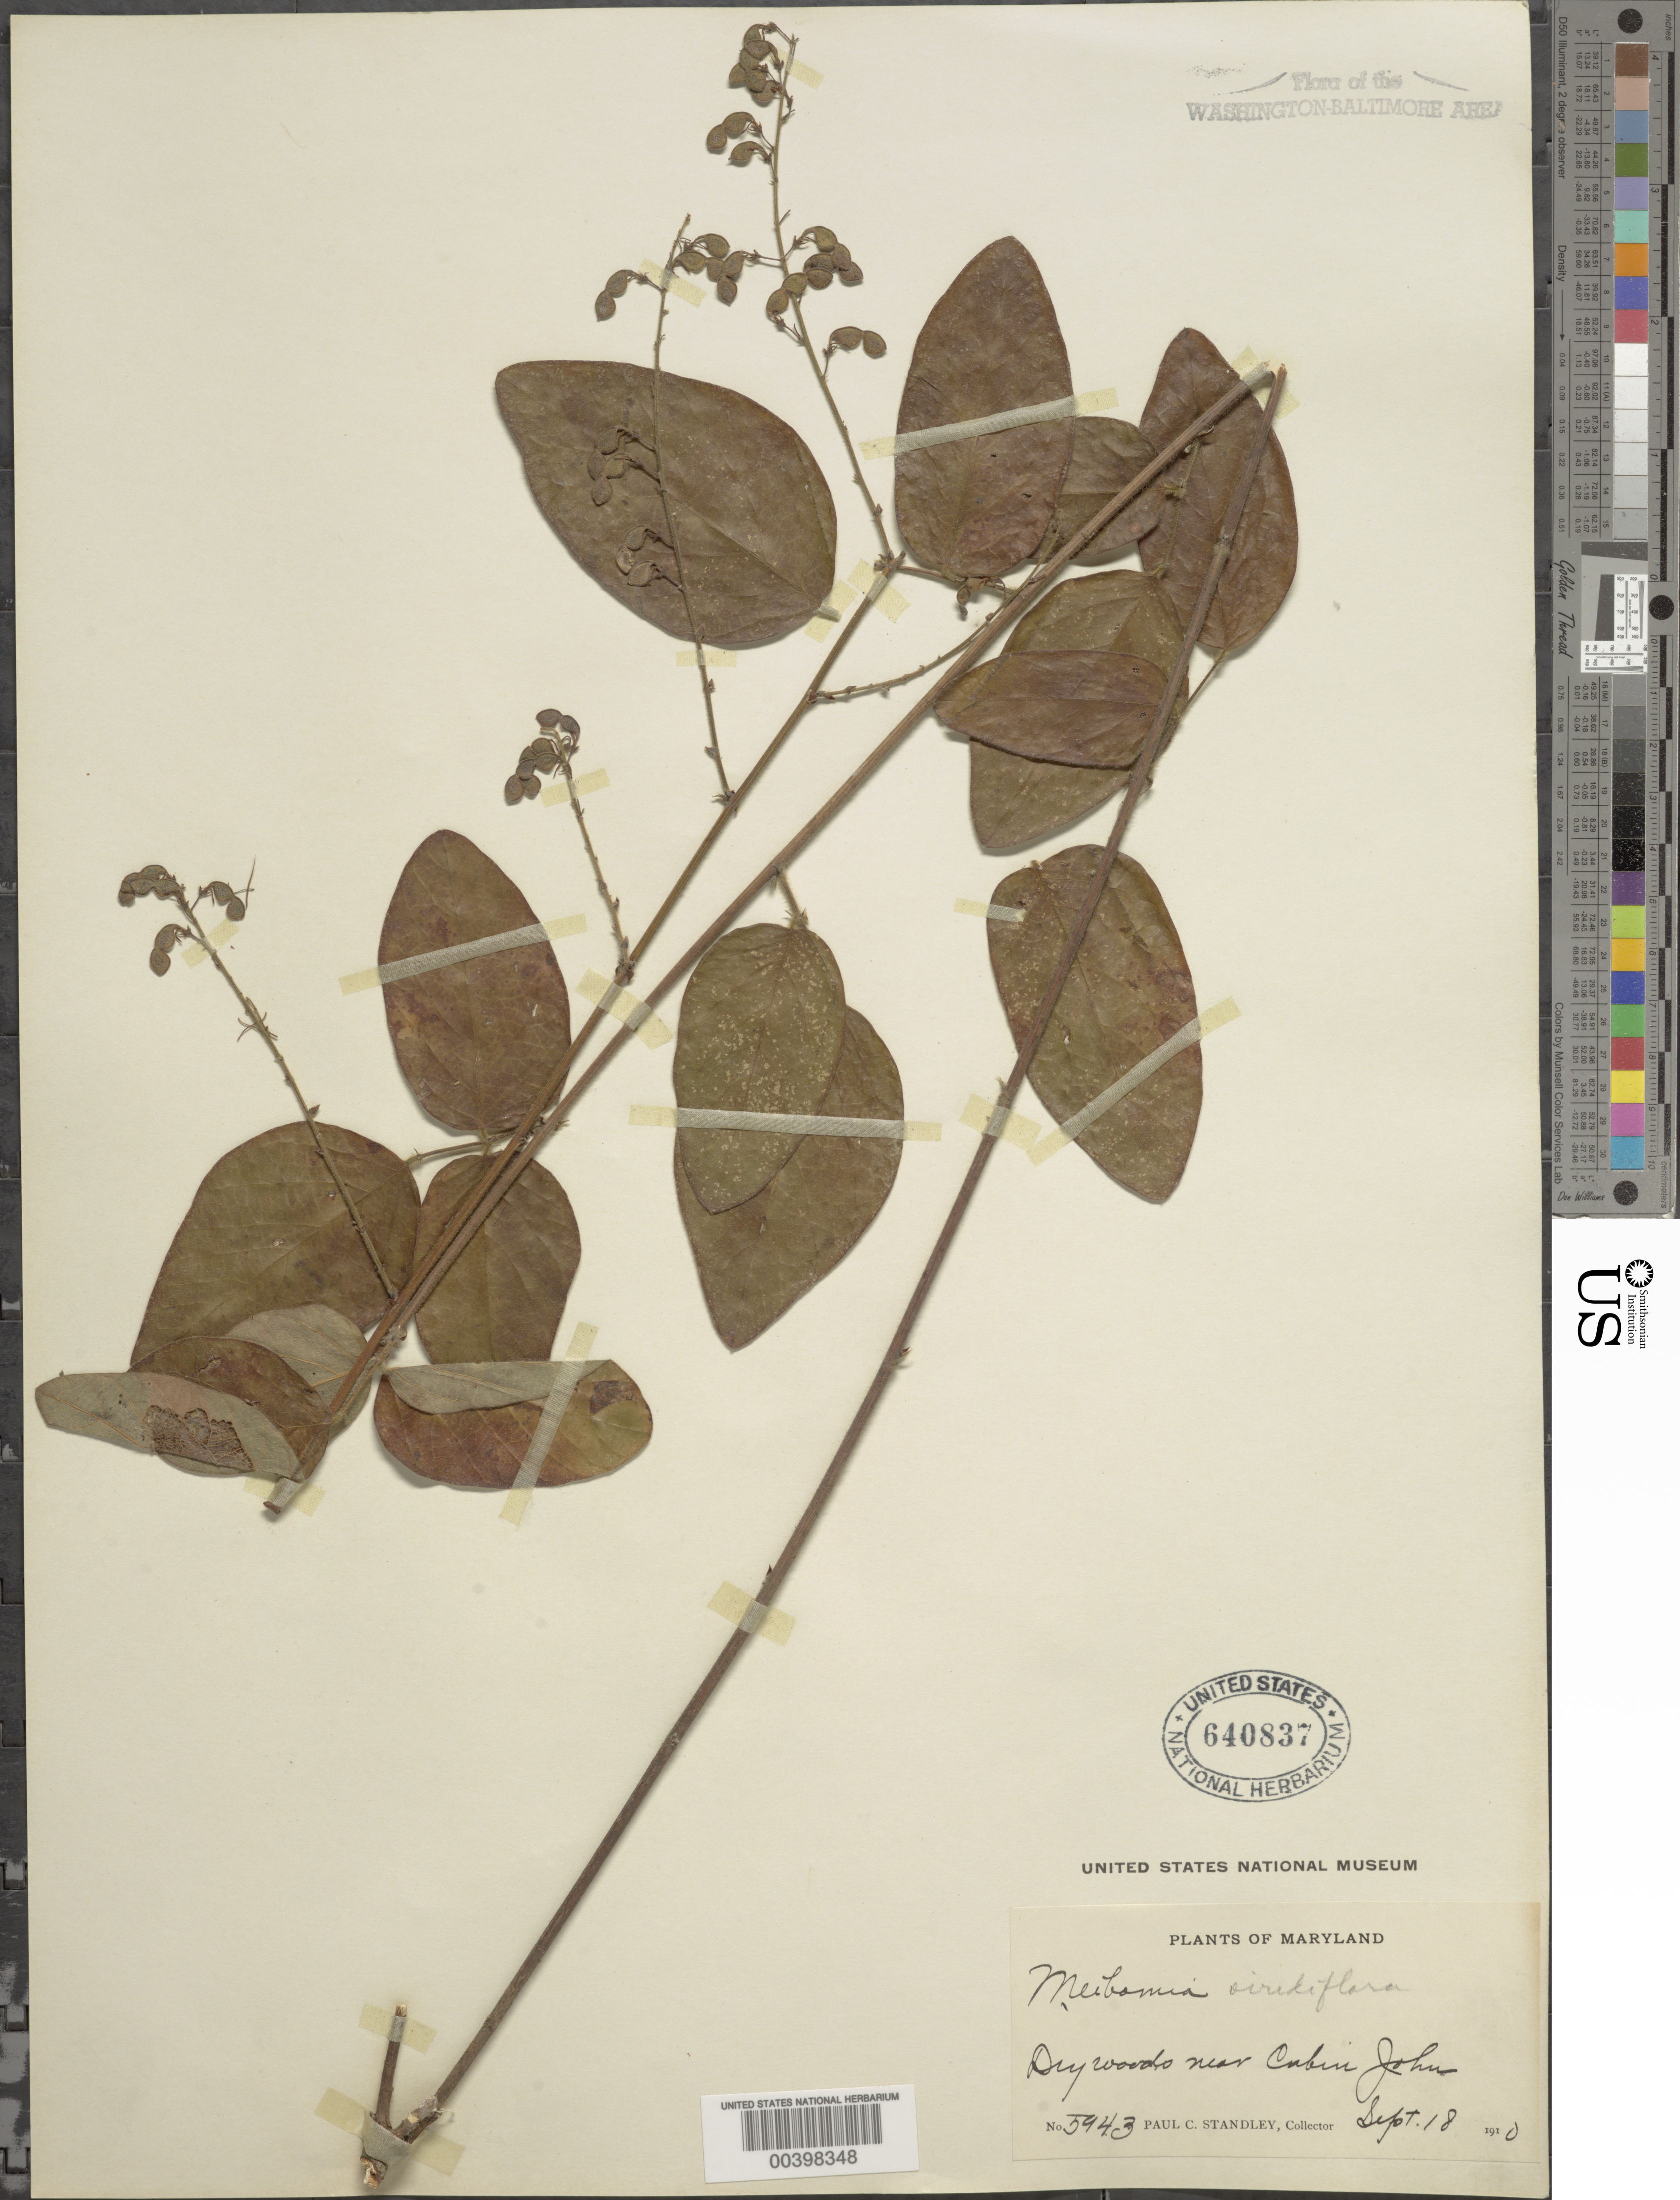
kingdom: Plantae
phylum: Tracheophyta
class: Magnoliopsida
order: Fabales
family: Fabaceae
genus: Desmodium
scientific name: Desmodium viridiflorum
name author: (L.) DC.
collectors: P. C. Standley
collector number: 5943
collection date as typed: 18 Sep 1910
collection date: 1910-09-18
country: United States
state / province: Maryland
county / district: Montgomery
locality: Near Cabin John C. & O. Canal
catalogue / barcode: US 640837